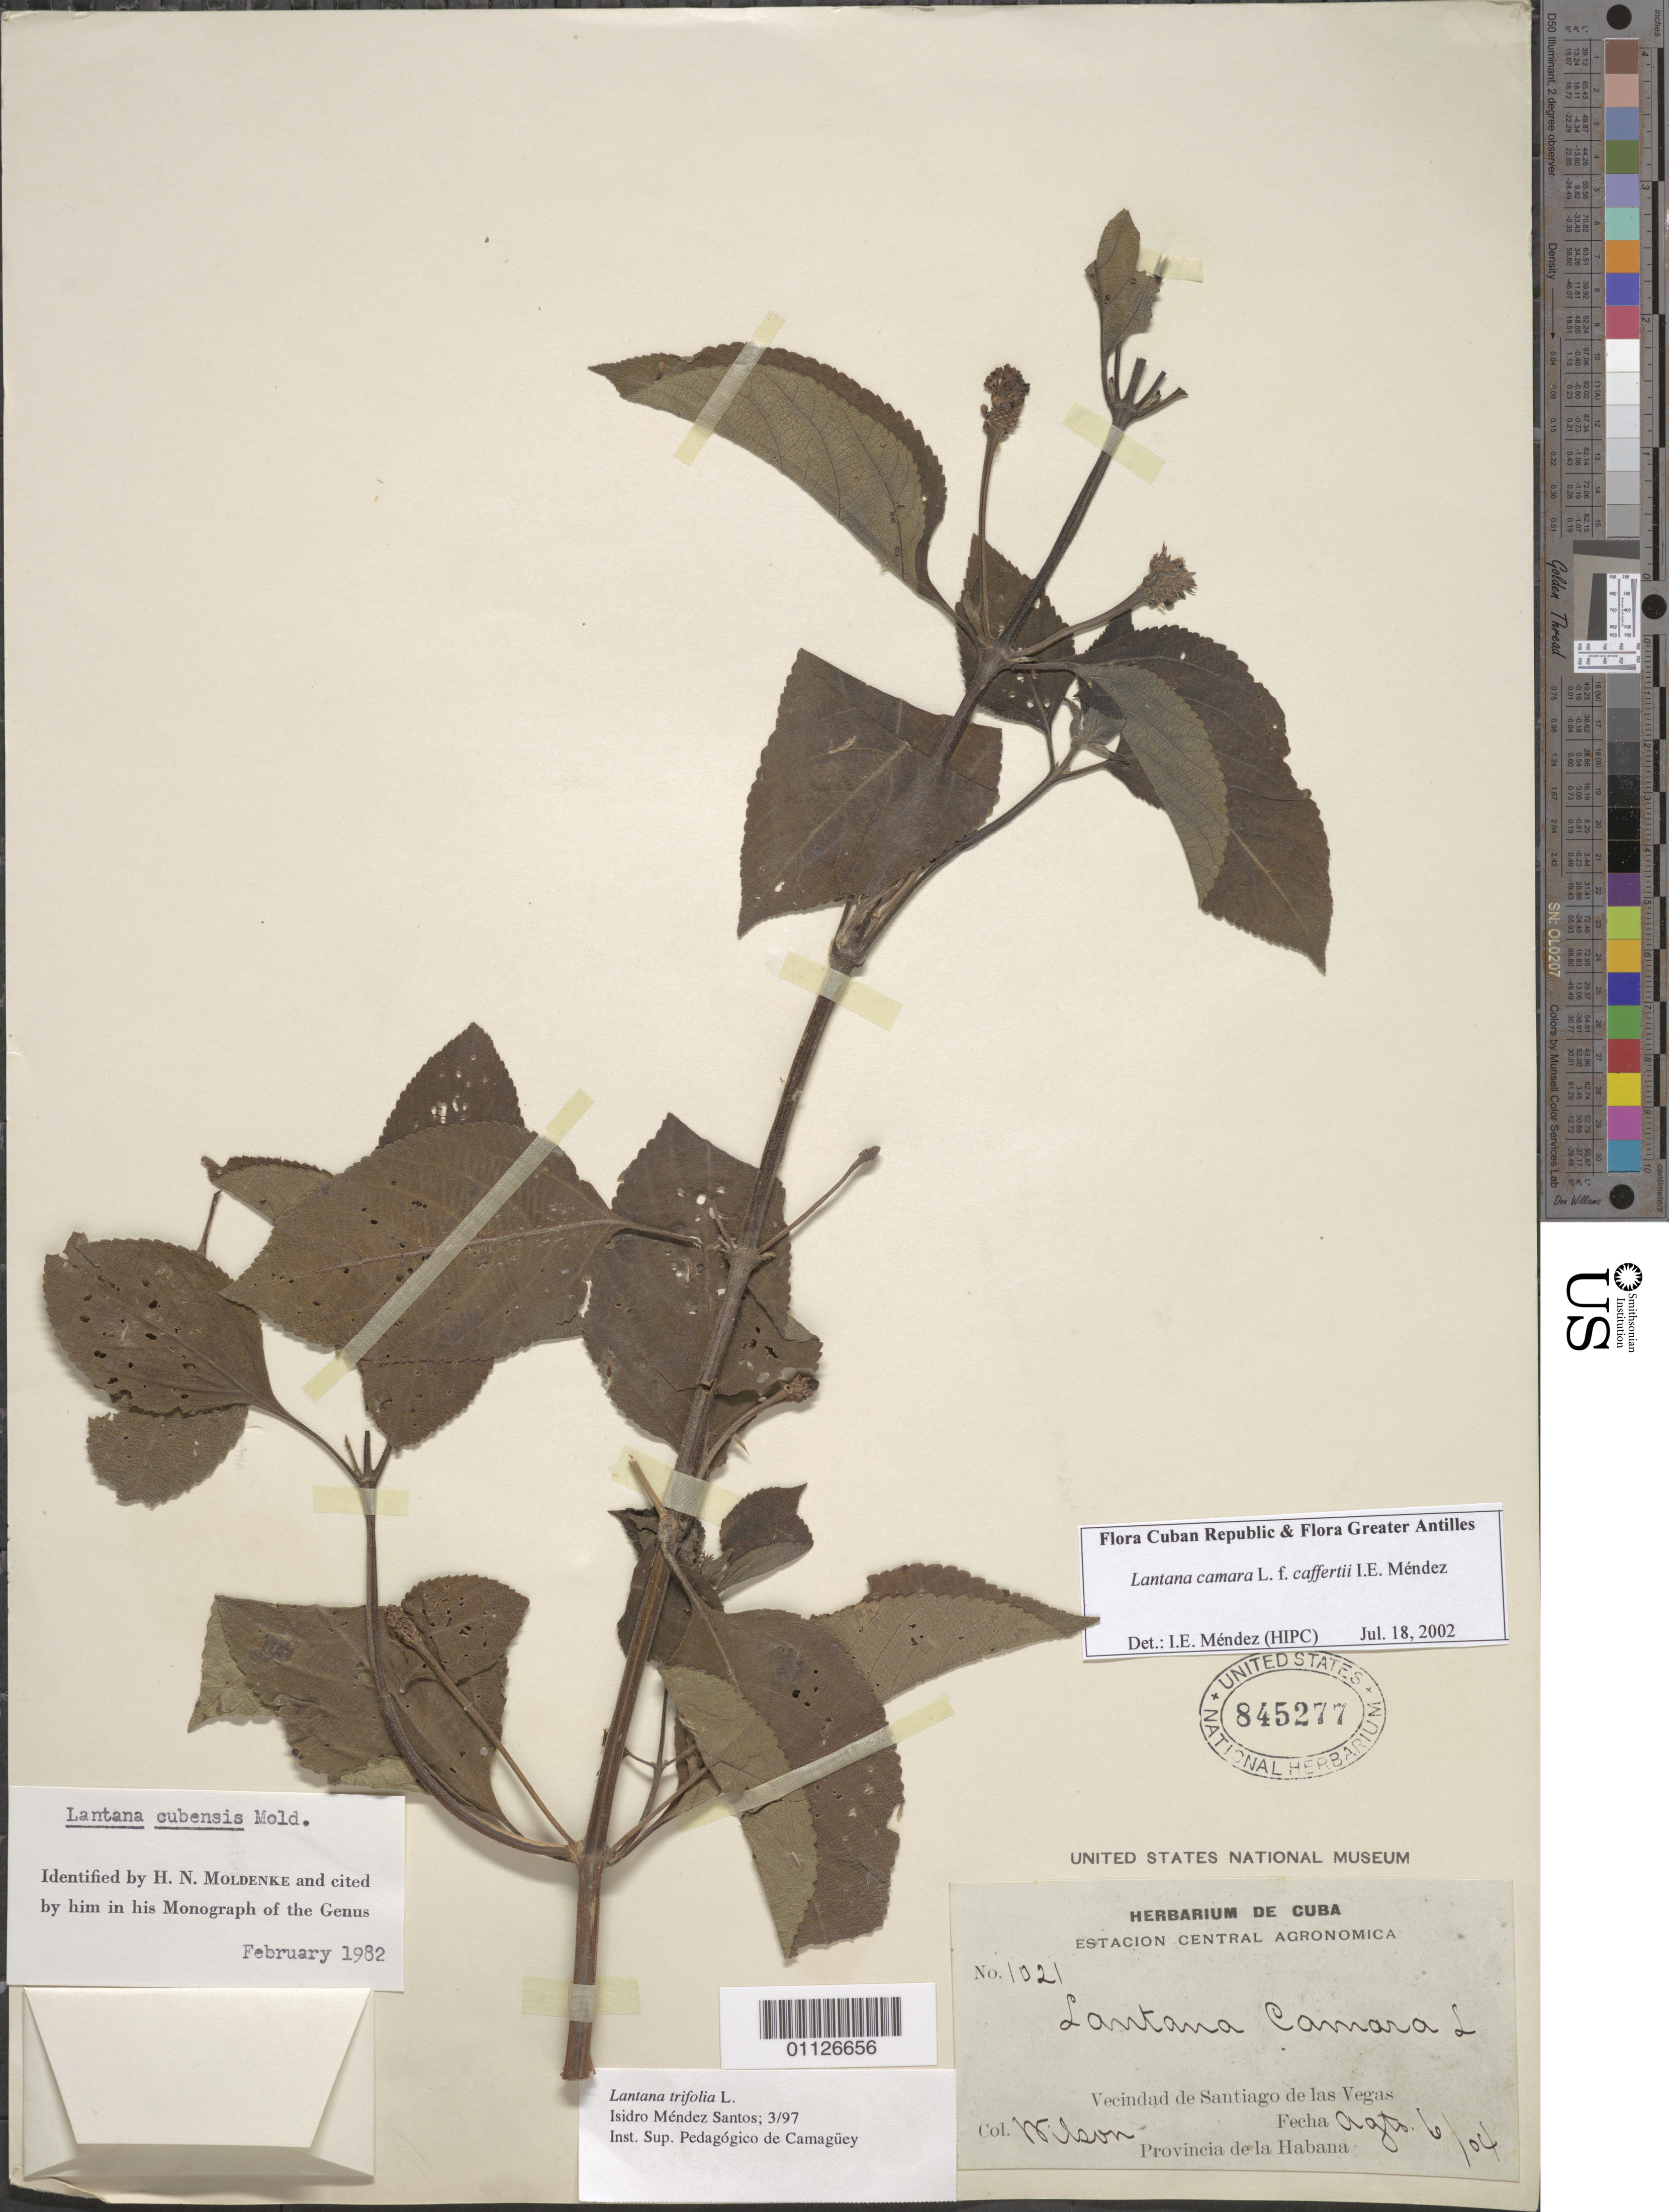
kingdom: Plantae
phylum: Tracheophyta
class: Magnoliopsida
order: Lamiales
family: Verbenaceae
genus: Lantana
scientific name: Lantana camara f. caffertyi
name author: I.E. Méndez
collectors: -- Wilson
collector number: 1021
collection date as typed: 06 Aug 1904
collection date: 1904-08-06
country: Cuba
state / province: La Habana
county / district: Municipio Boyeros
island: Cuba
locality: Santiago de las Vegas (vecindad de)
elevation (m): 97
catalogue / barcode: US 845277